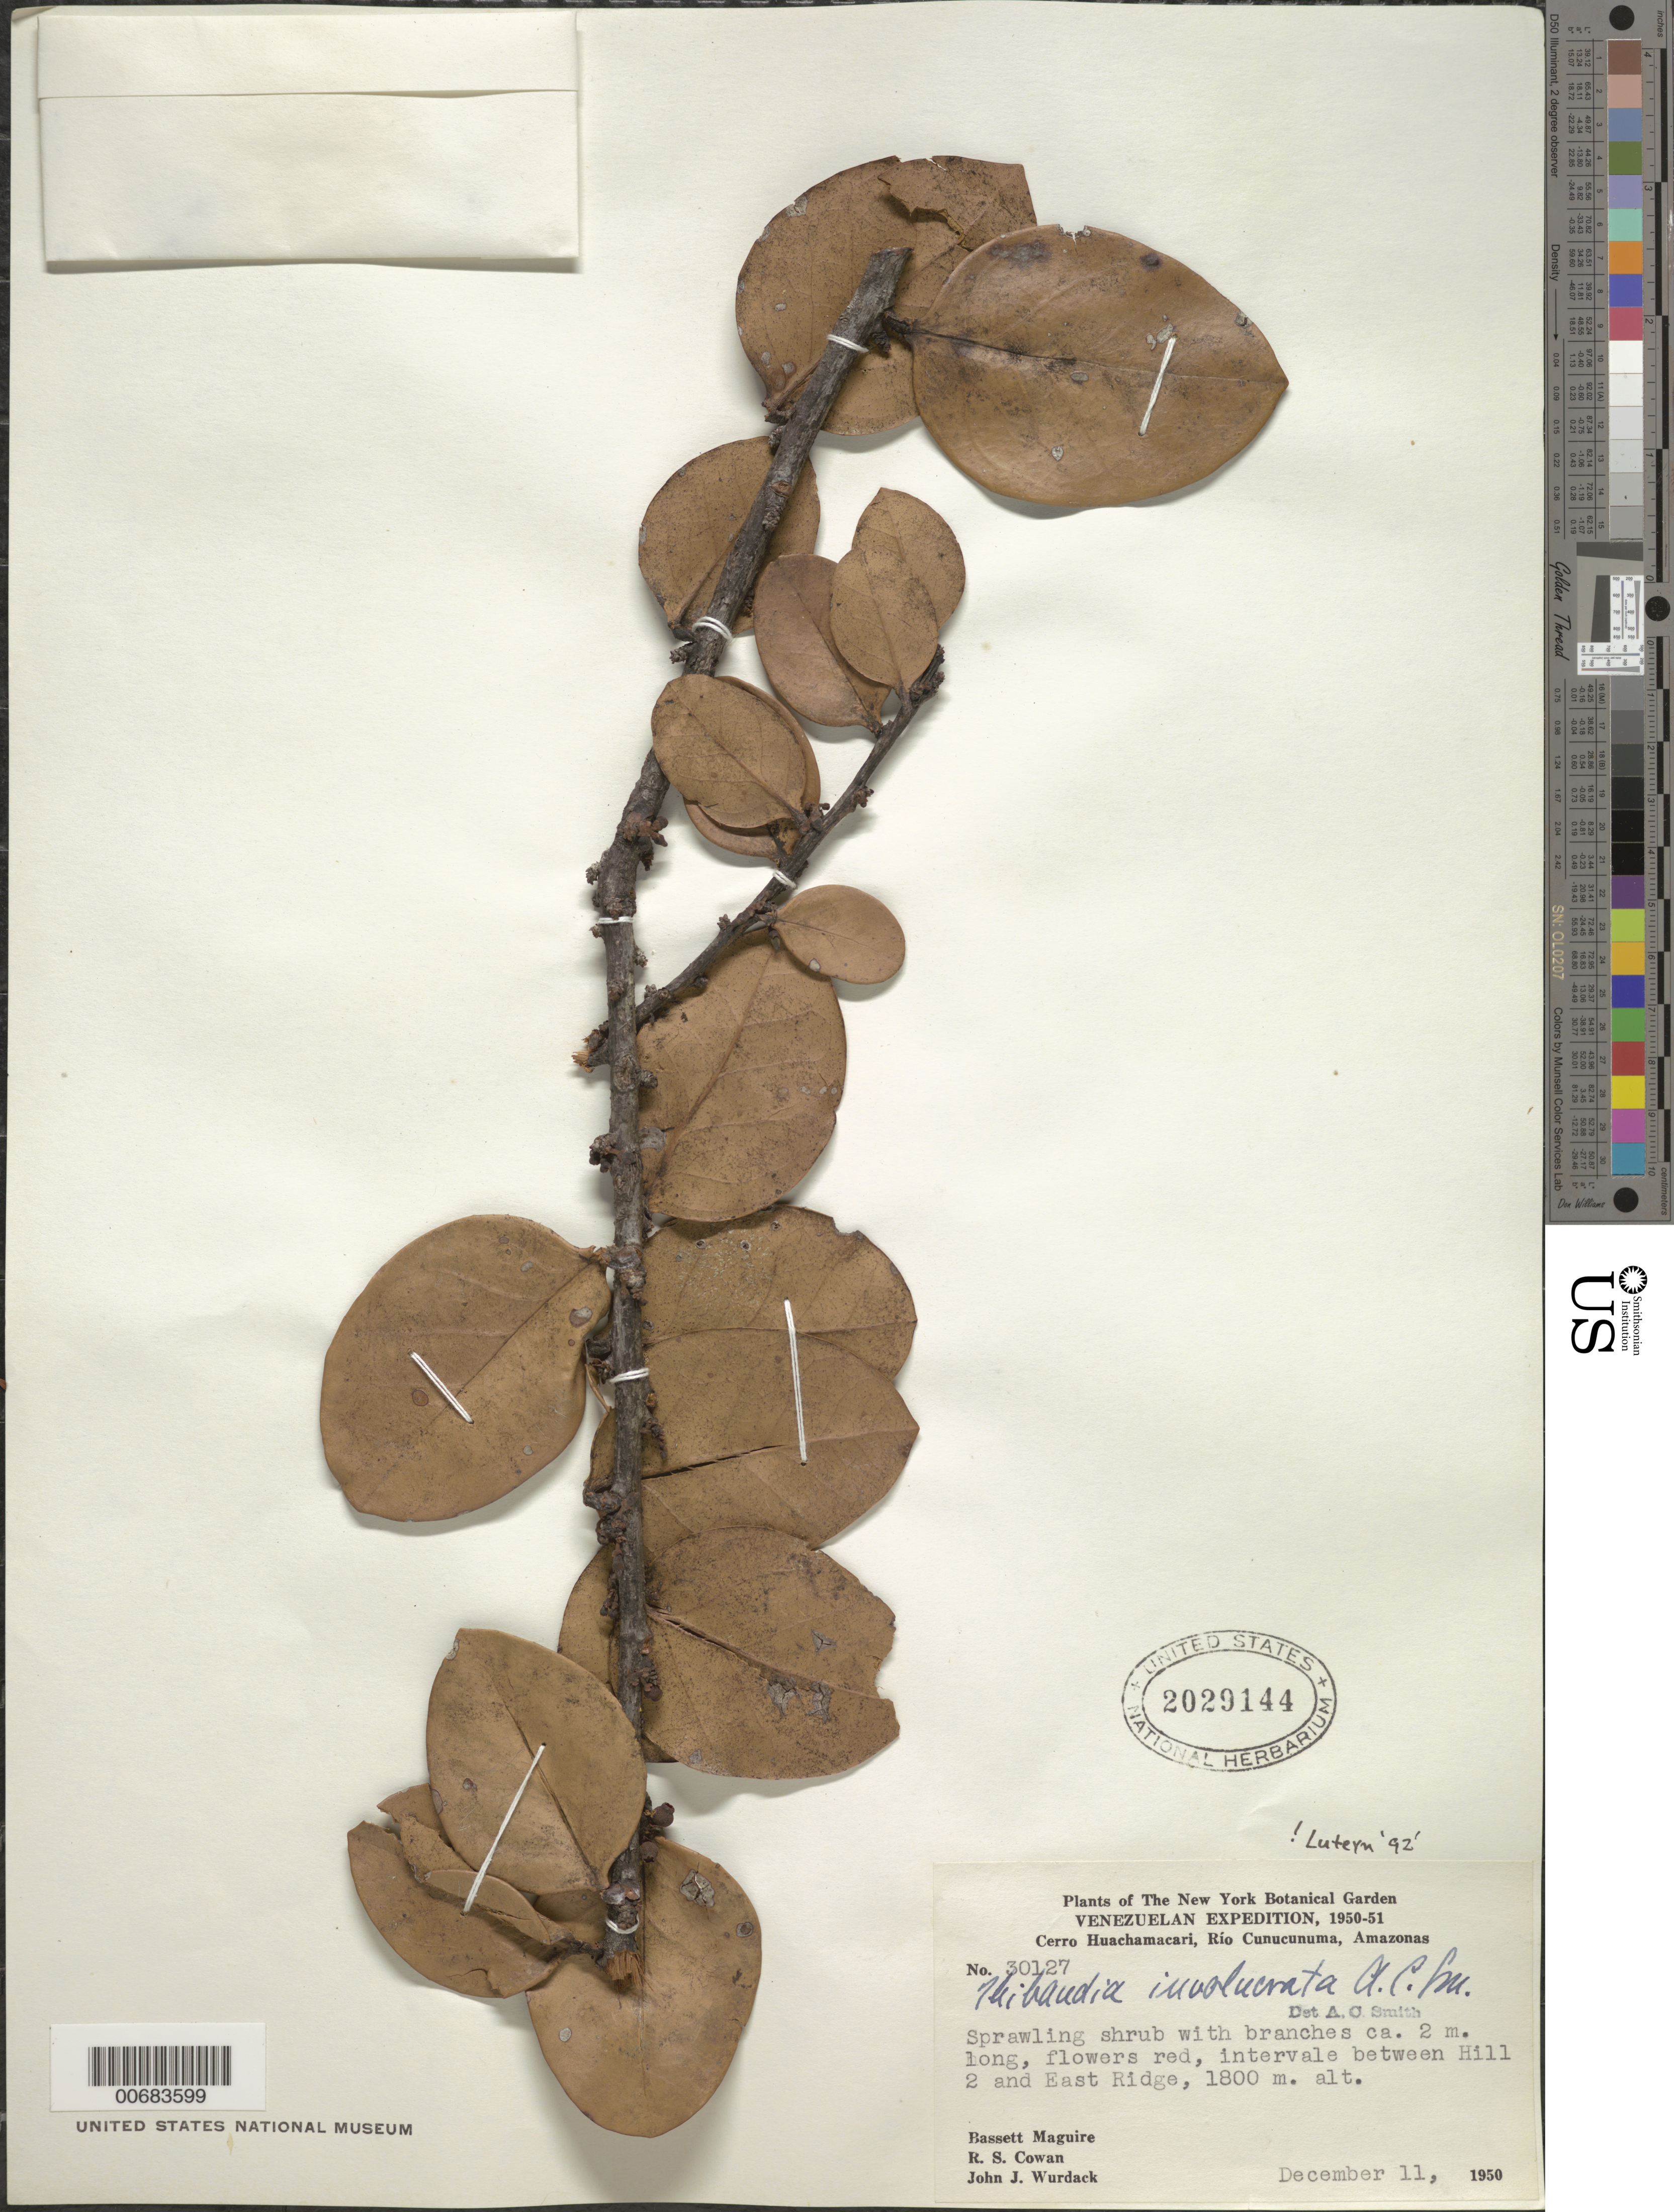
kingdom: Plantae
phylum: Tracheophyta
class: Magnoliopsida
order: Ericales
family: Ericaceae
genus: Thibaudia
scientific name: Thibaudia involucrata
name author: A.C. Sm.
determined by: Luteyn, J. L.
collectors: B. Maguire, R. S. Cowan & J. J. Wurdack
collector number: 30127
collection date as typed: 11-Dec-50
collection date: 1950-12-11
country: Venezuela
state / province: Amazonas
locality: Cerro Huachamacari, Río Cunucunuma, between Hill 2 & East Ridge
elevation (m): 1800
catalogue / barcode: US 2029144